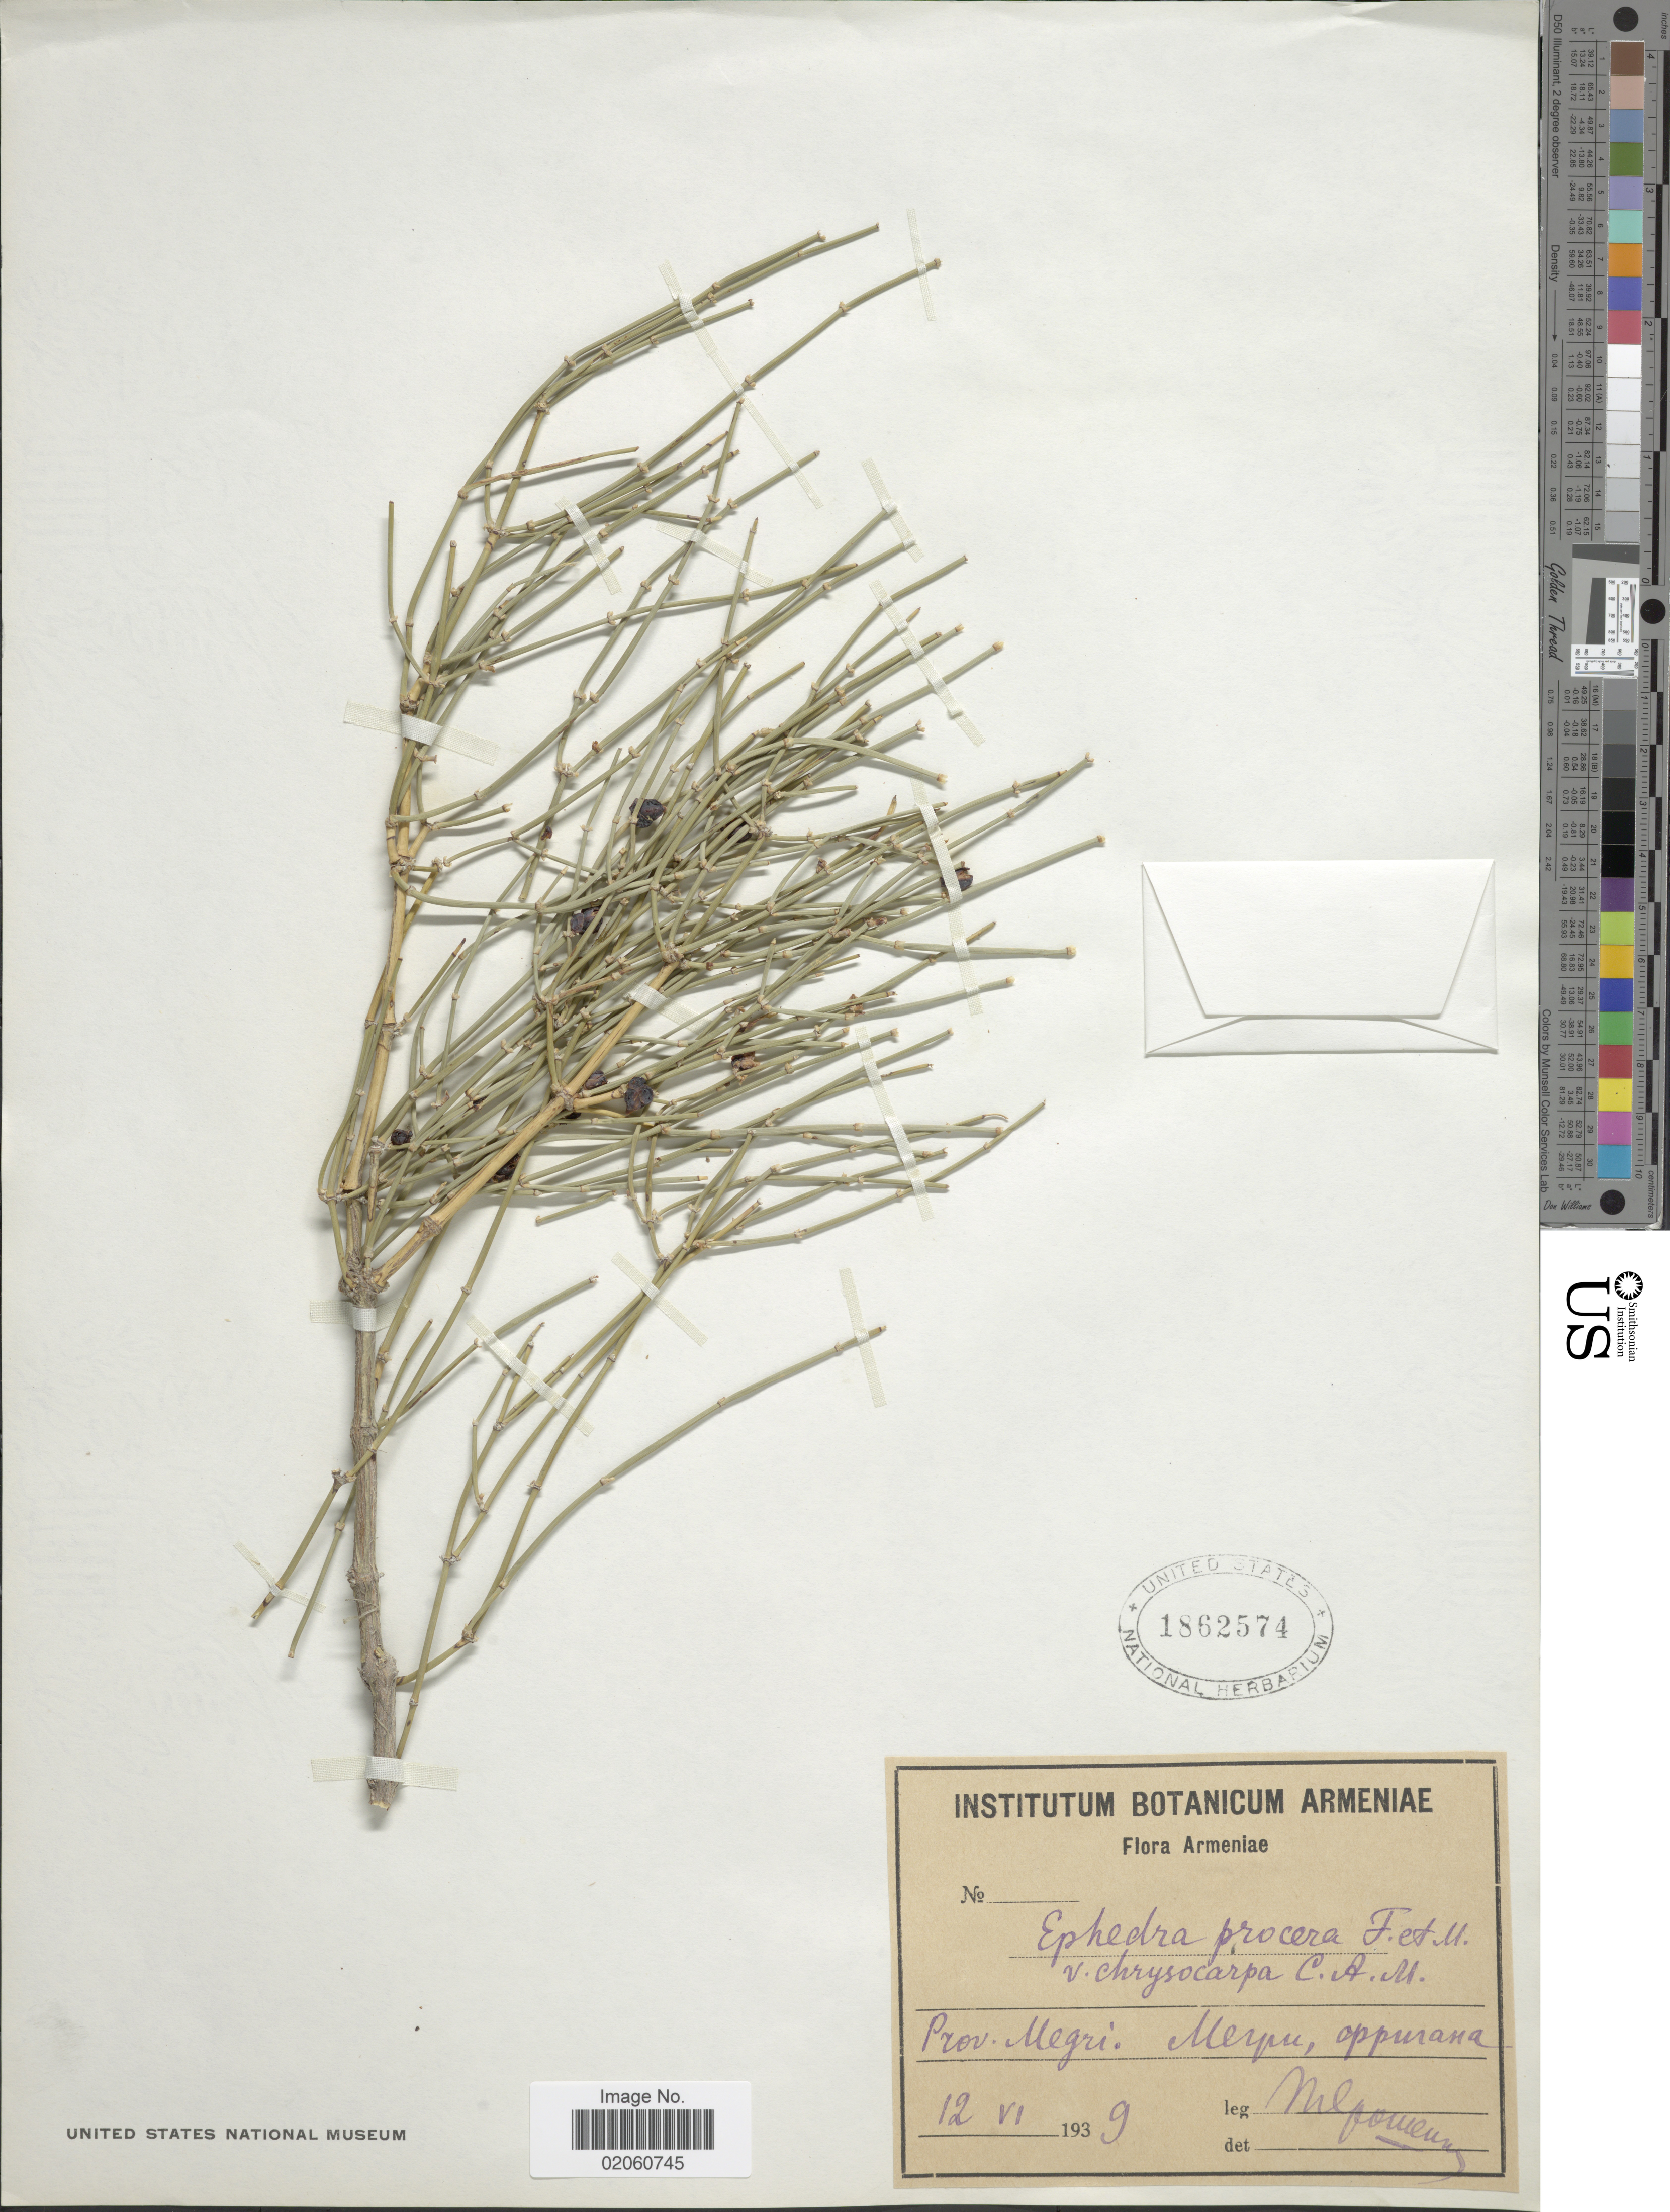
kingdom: Plantae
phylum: Tracheophyta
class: Gnetopsida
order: Ephedrales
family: Ephedraceae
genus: Ephedra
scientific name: Ephedra nebrodensis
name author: Tineo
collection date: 1939-06-12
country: Armenia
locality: Prov. Megri: Meyu [interpreted], oppurana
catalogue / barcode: US 1862574